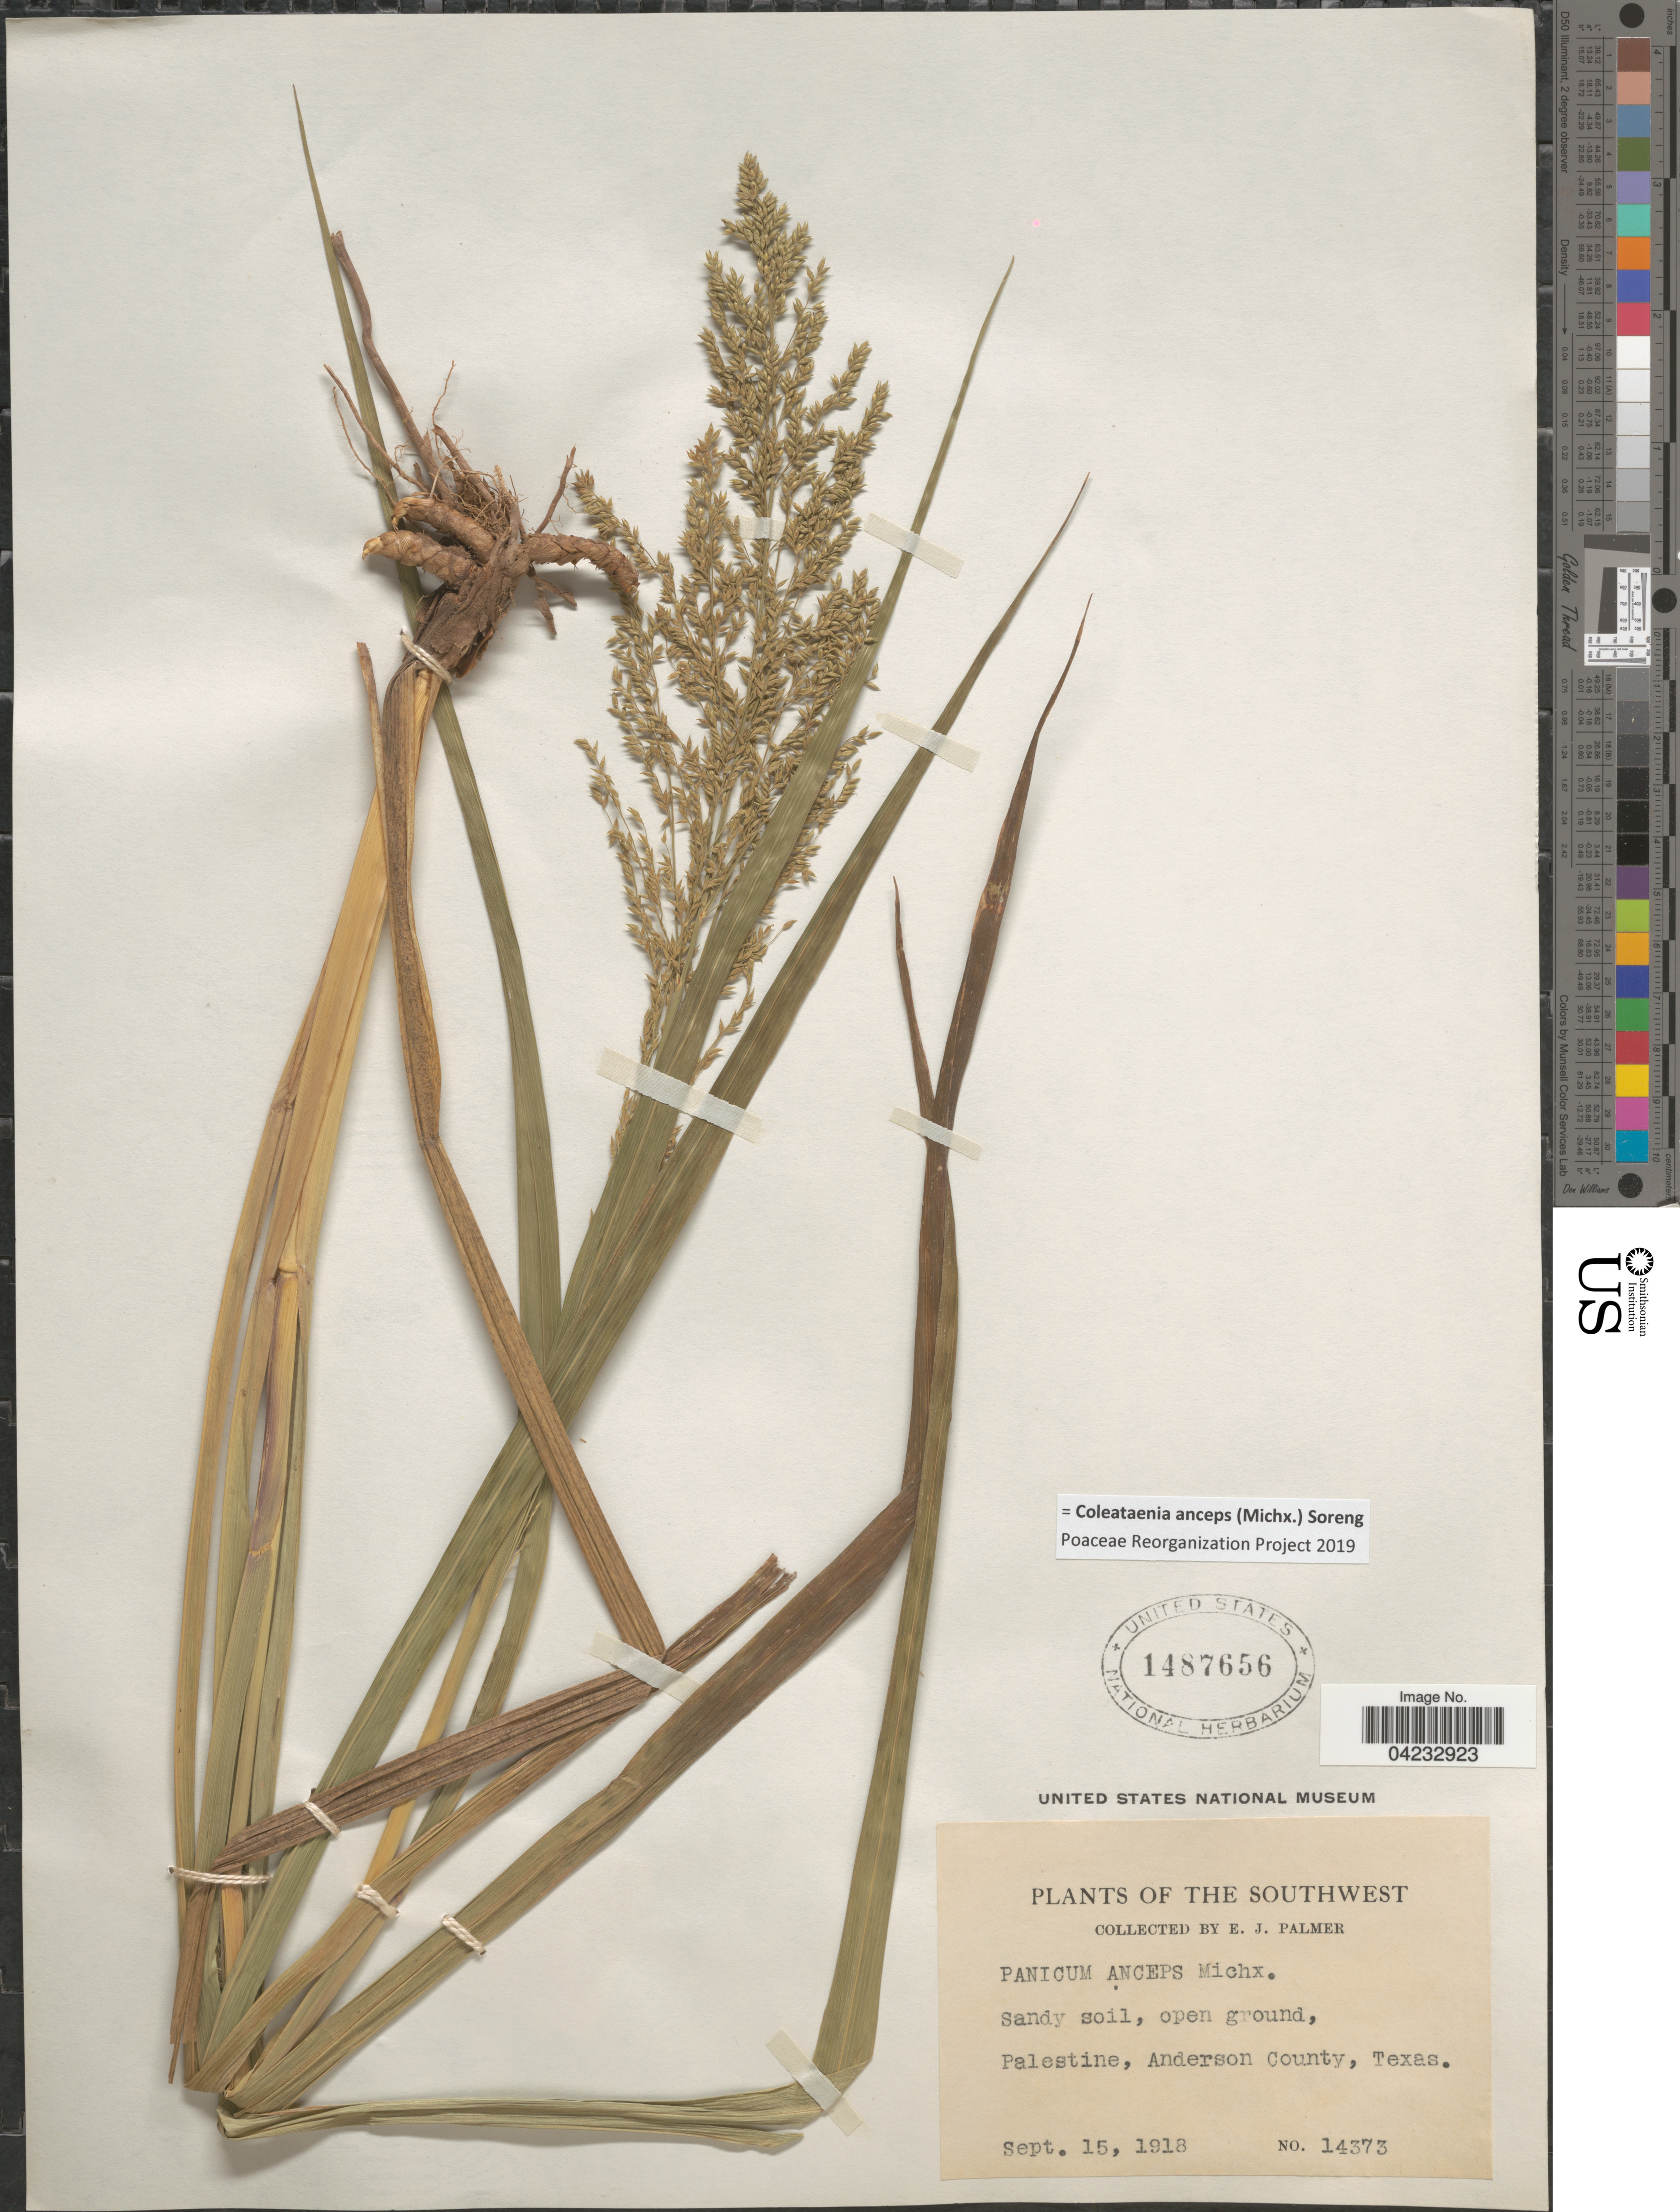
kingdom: Plantae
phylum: Tracheophyta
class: Liliopsida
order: Poales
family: Poaceae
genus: Coleataenia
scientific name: Coleataenia anceps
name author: (Michx.) Soreng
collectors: E. J. Palmer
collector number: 14373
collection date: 1918-09-15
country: United States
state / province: Texas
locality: The Southwest. Palestine, Anderson County.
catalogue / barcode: US 1487656